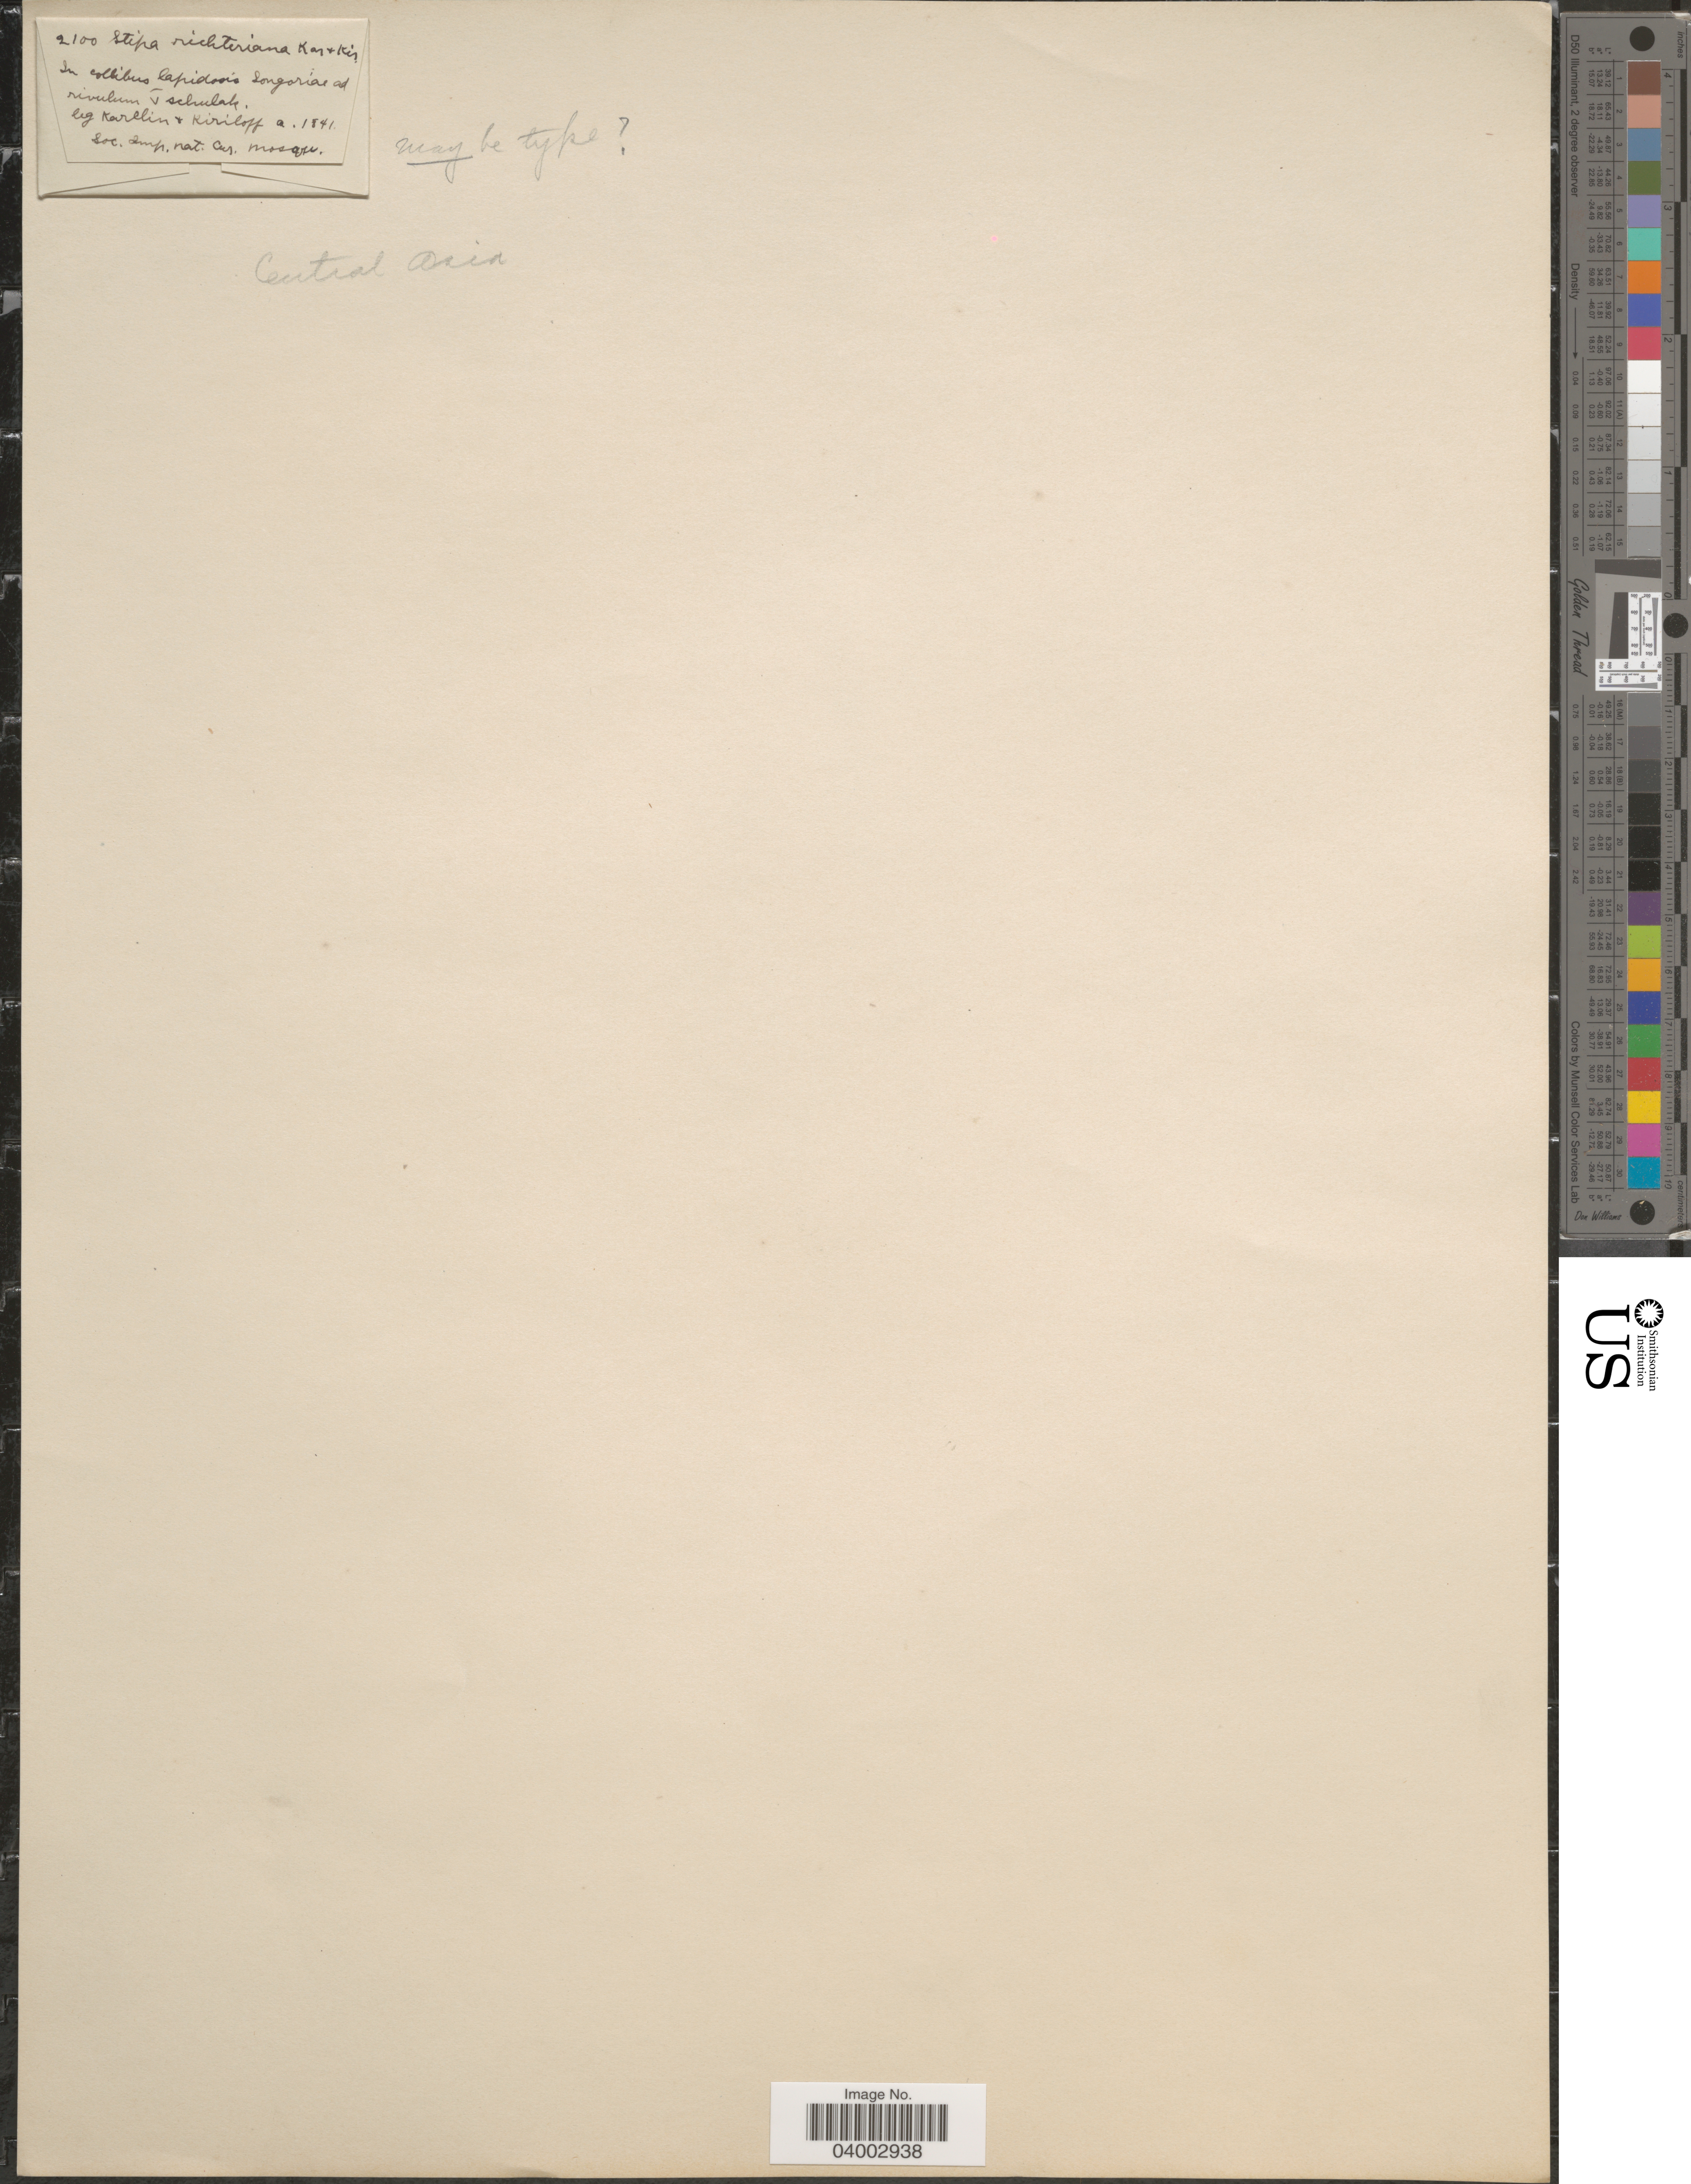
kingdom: Plantae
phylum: Tracheophyta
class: Liliopsida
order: Poales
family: Poaceae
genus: Stipa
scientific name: Stipa richterana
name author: Kar. & Kir.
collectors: Karelin & Kiriloff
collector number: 2100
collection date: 1841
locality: In collibus lapidosis Songoriae ad rivulum c schulak. Central Asia.